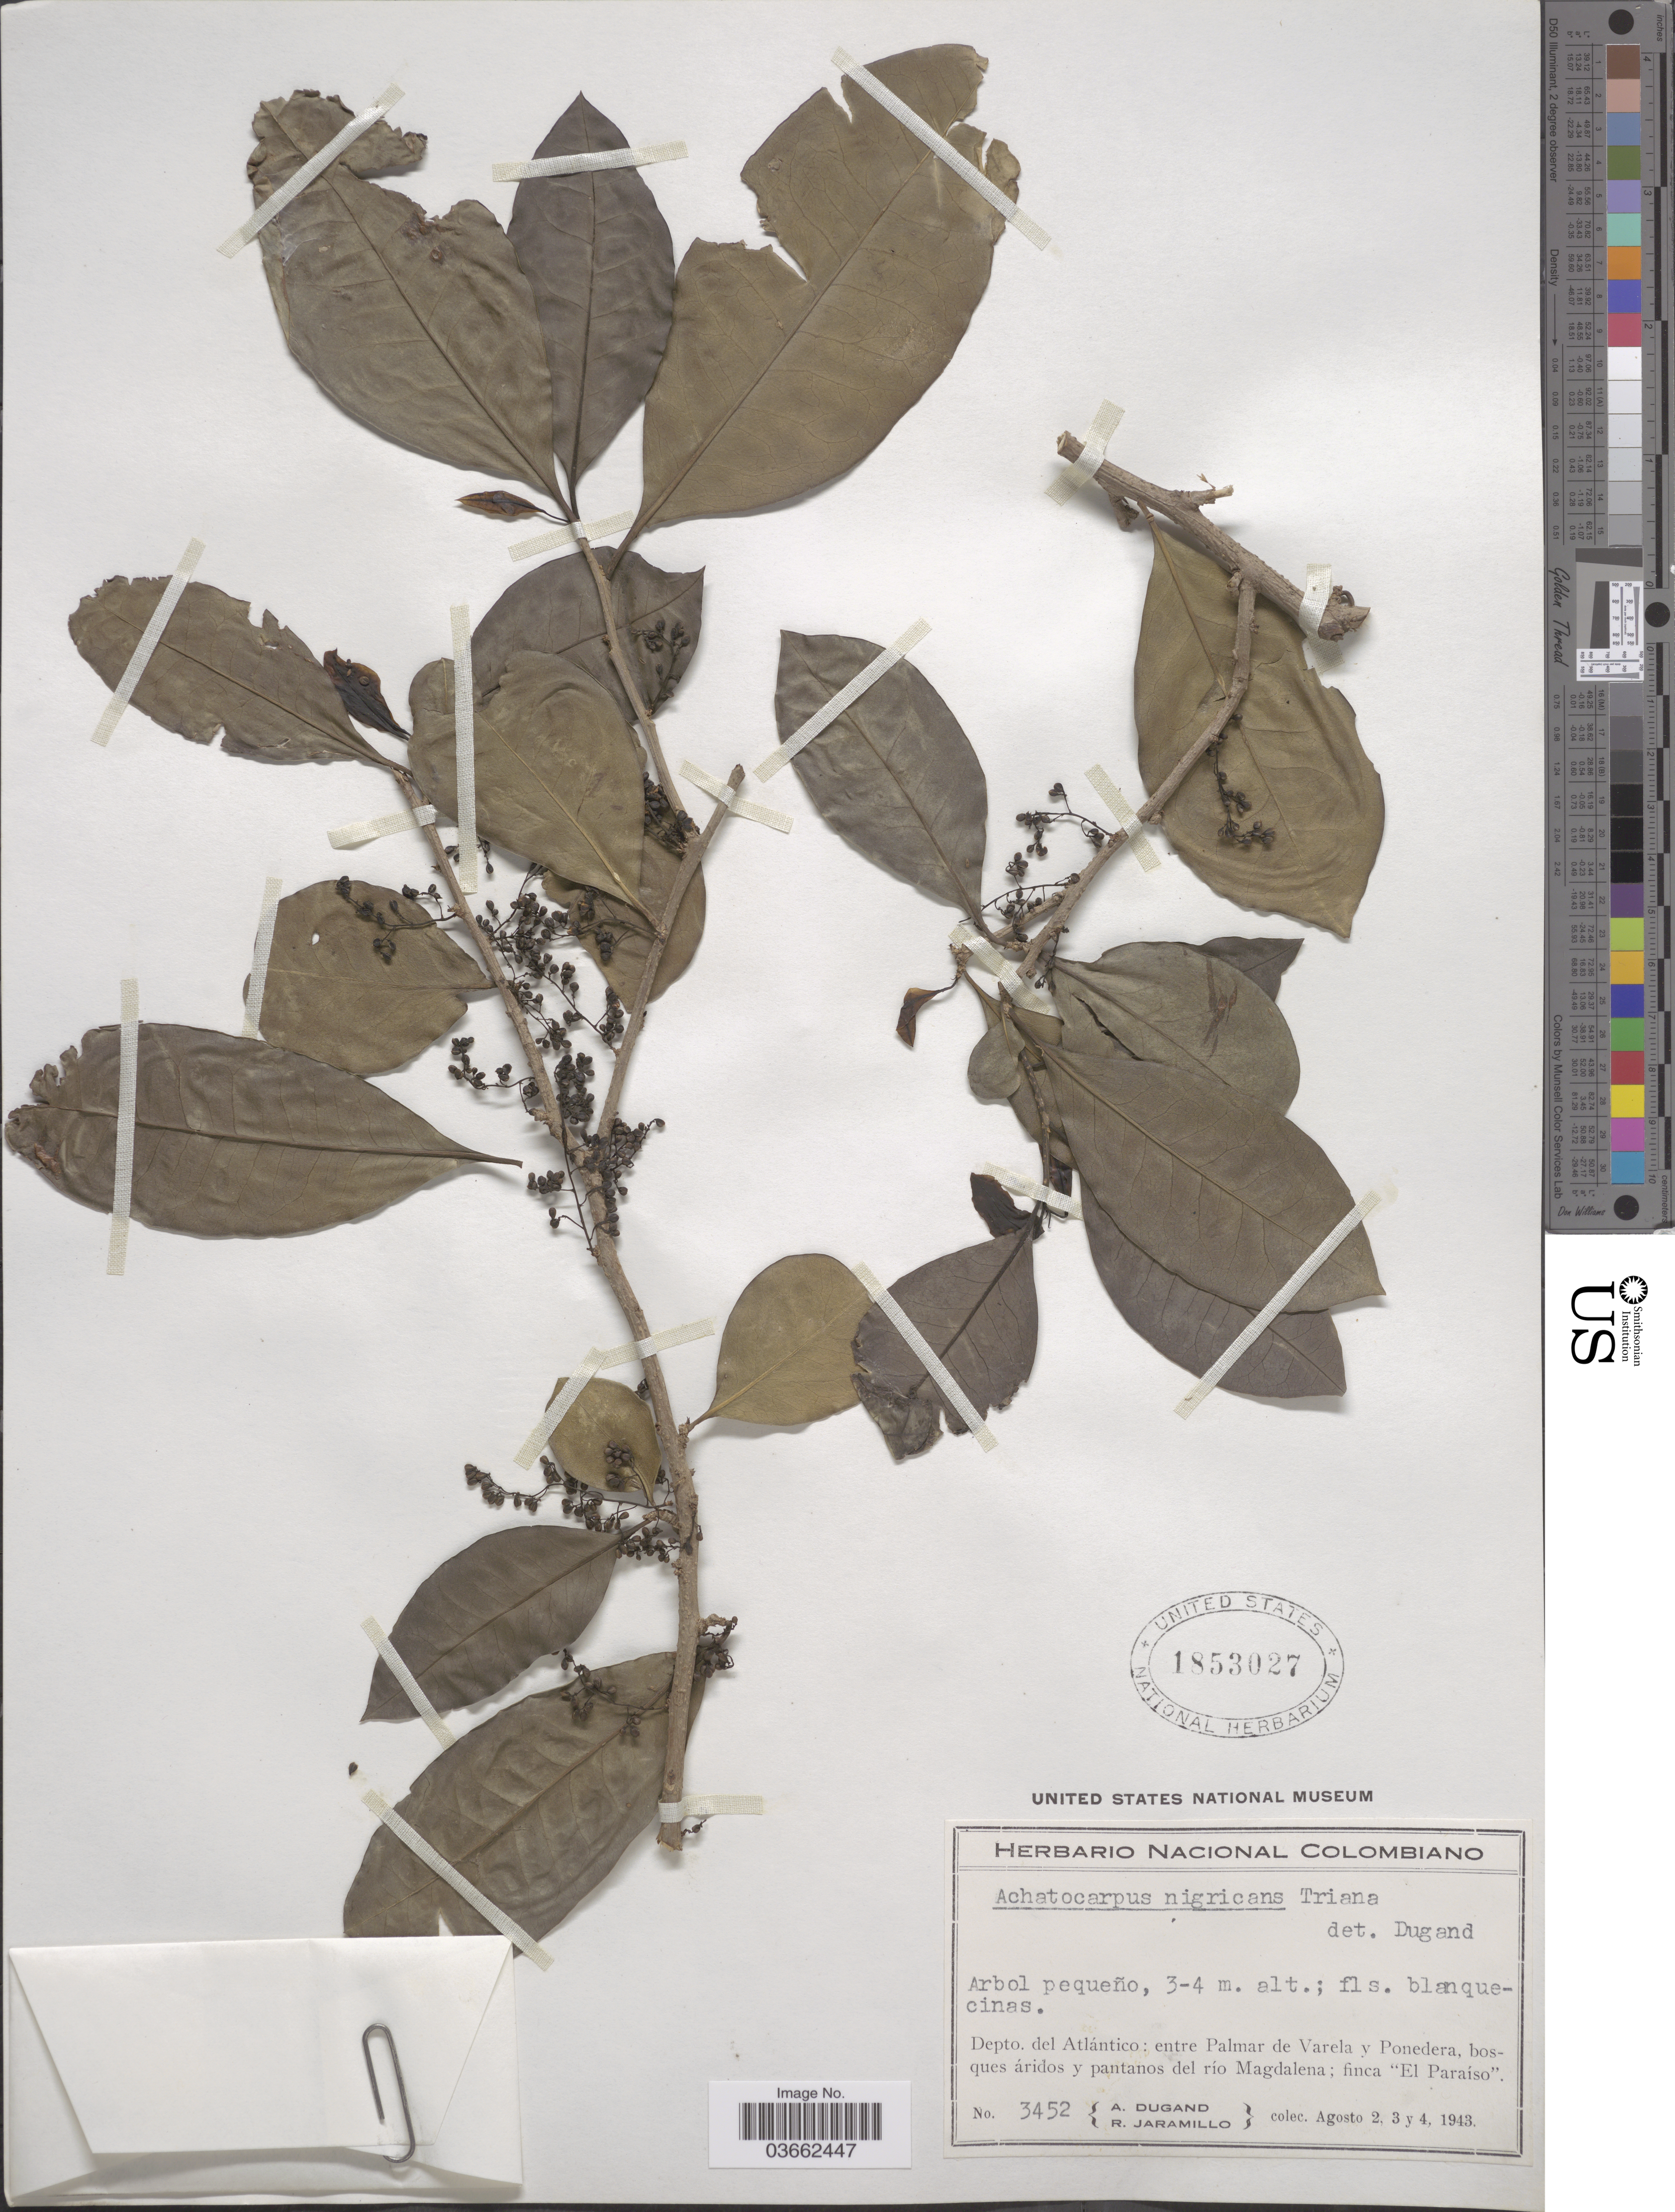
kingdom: Plantae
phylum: Tracheophyta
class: Magnoliopsida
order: Caryophyllales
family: Achatocarpaceae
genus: Achatocarpus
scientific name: Achatocarpus nigricans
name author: Triana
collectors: A. Dugand & R. Jaramillo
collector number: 3452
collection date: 1943-08-02/1943-08-04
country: Colombia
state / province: Atlántico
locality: Depto. del Atlántico: entre Palmar de Varela y Ponedera, bosques áridos y pantanos del río Magdalena; finca "El Paraíso".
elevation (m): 3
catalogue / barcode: US 1853027